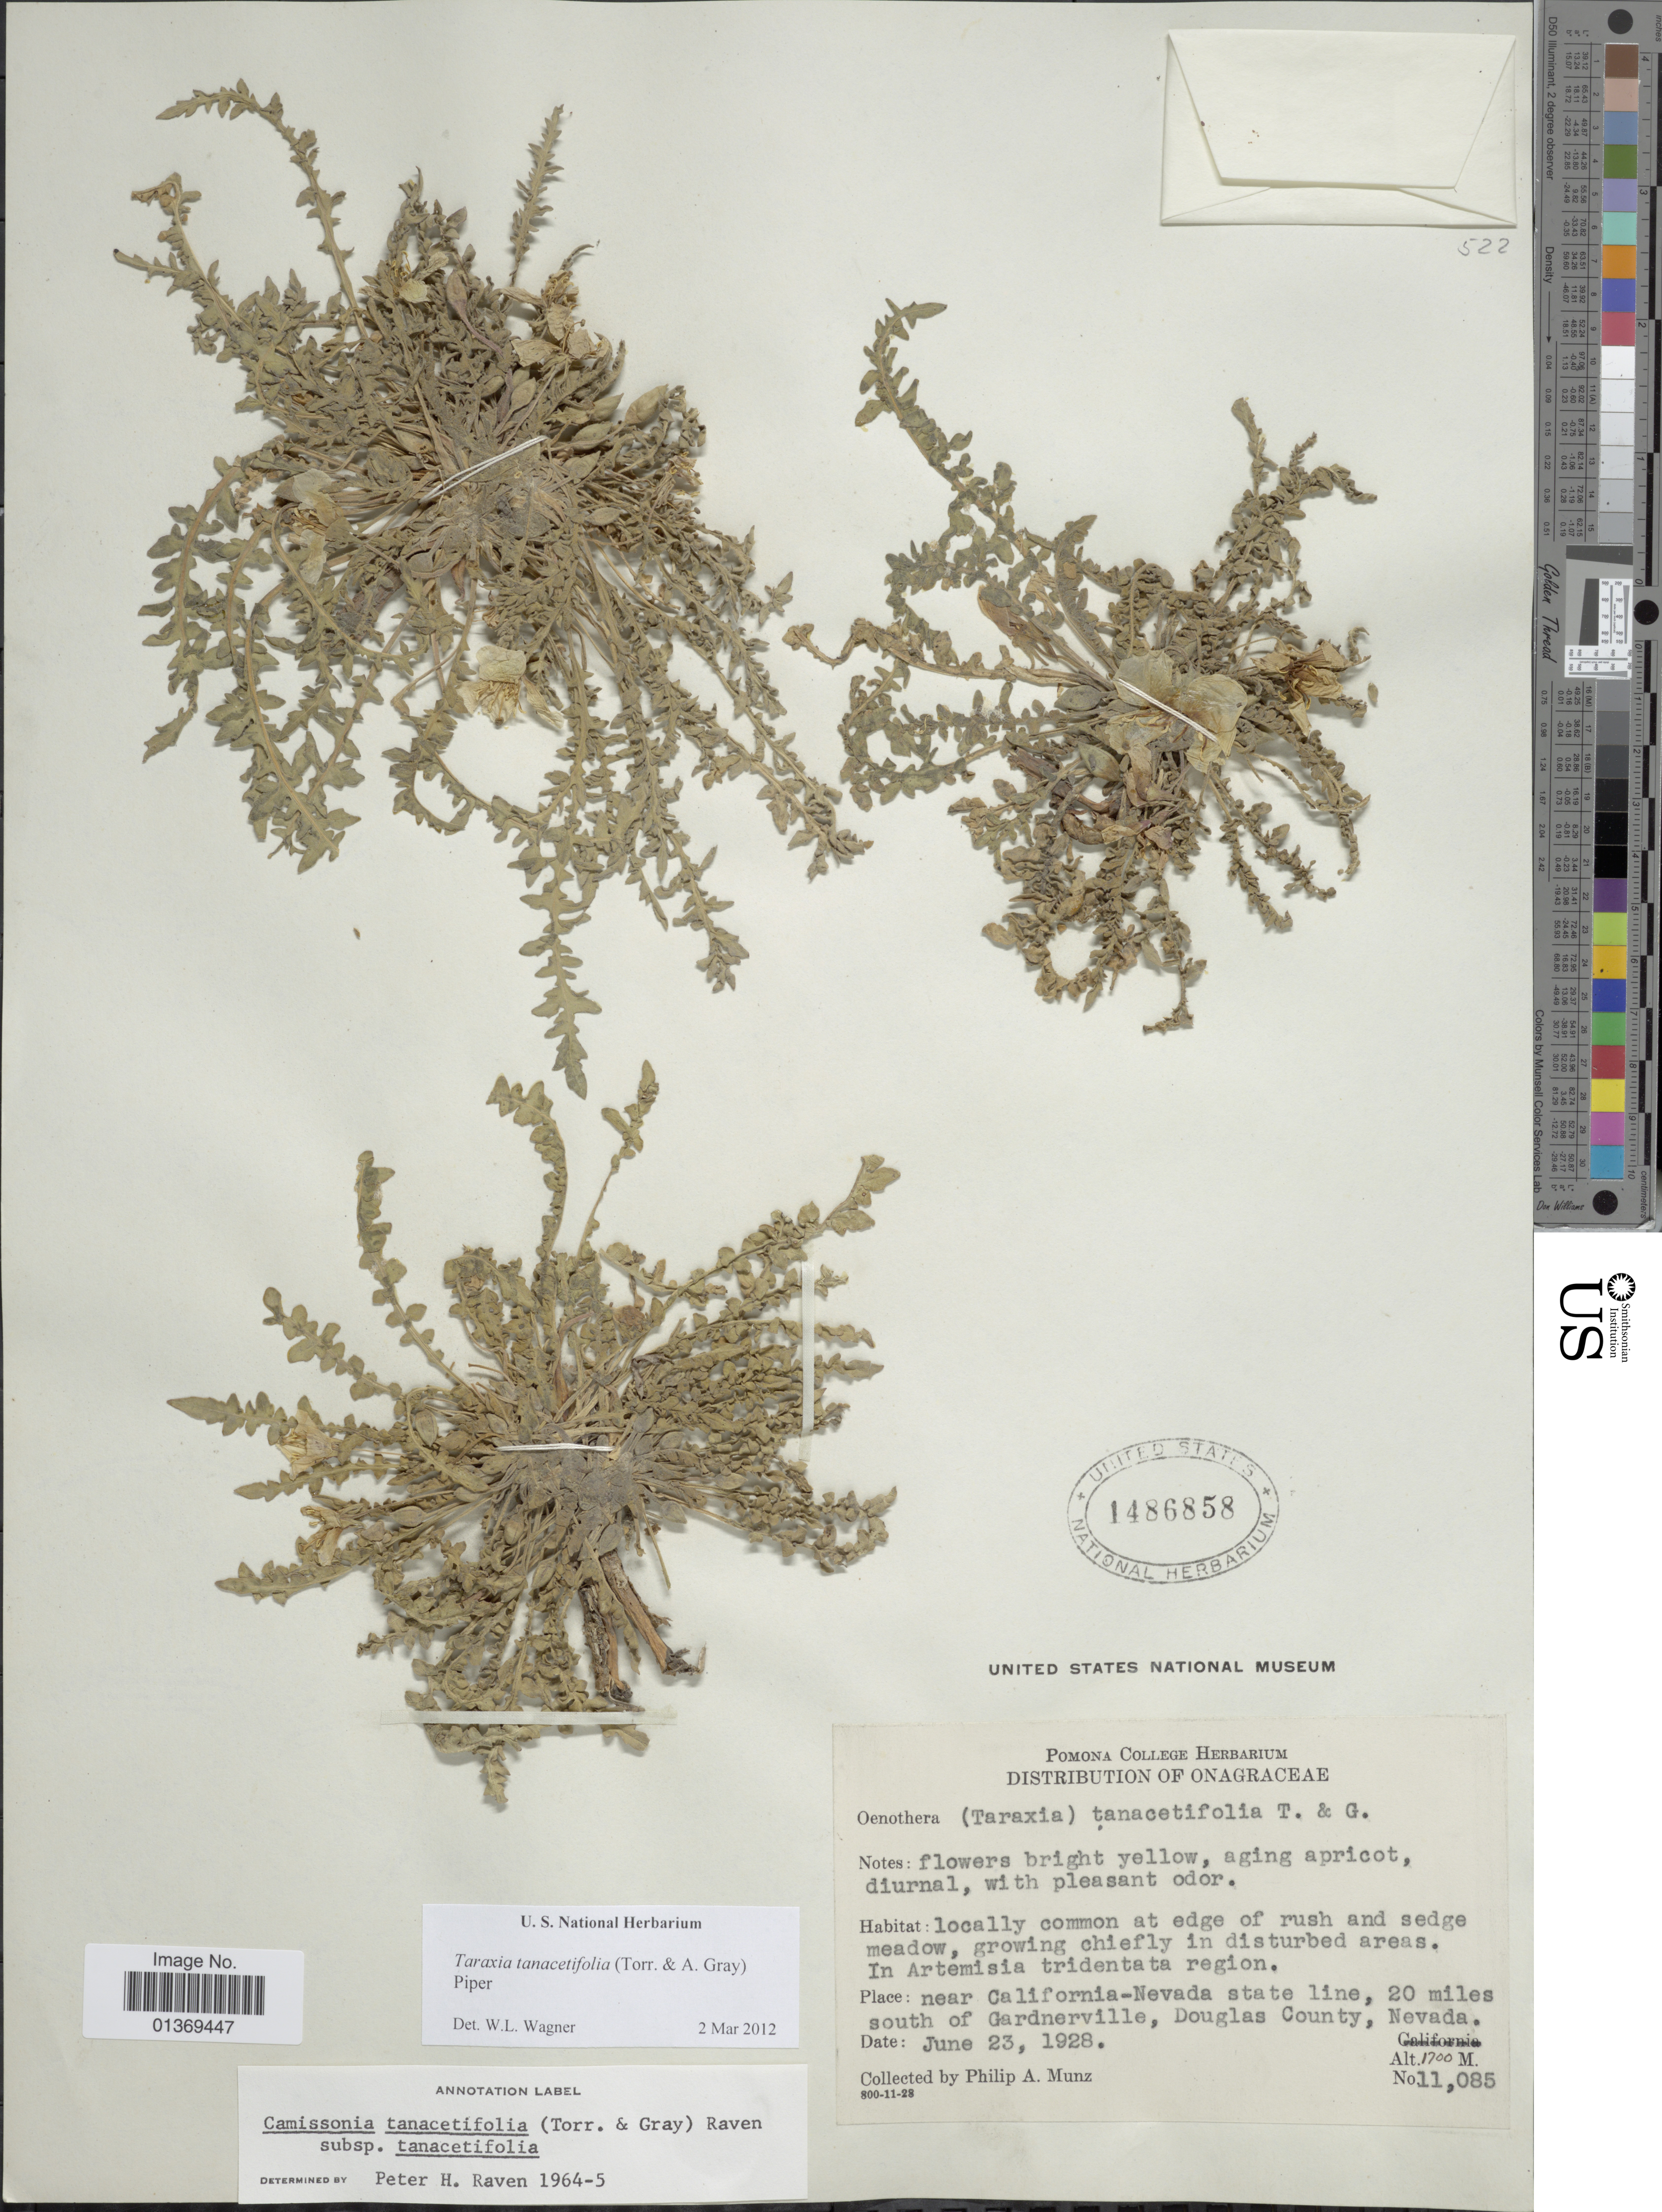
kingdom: Plantae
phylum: Tracheophyta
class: Magnoliopsida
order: Myrtales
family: Onagraceae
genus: Taraxia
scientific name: Taraxia tanacetifolia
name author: (Torr. & A. Gray) Piper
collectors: P. A. Munz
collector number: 11085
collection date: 1928-06-23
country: United States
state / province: Nevada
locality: Near California-Nevada state line, 20 miles south of Gardnerville, Douglas County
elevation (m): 1700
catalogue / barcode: US 1486858